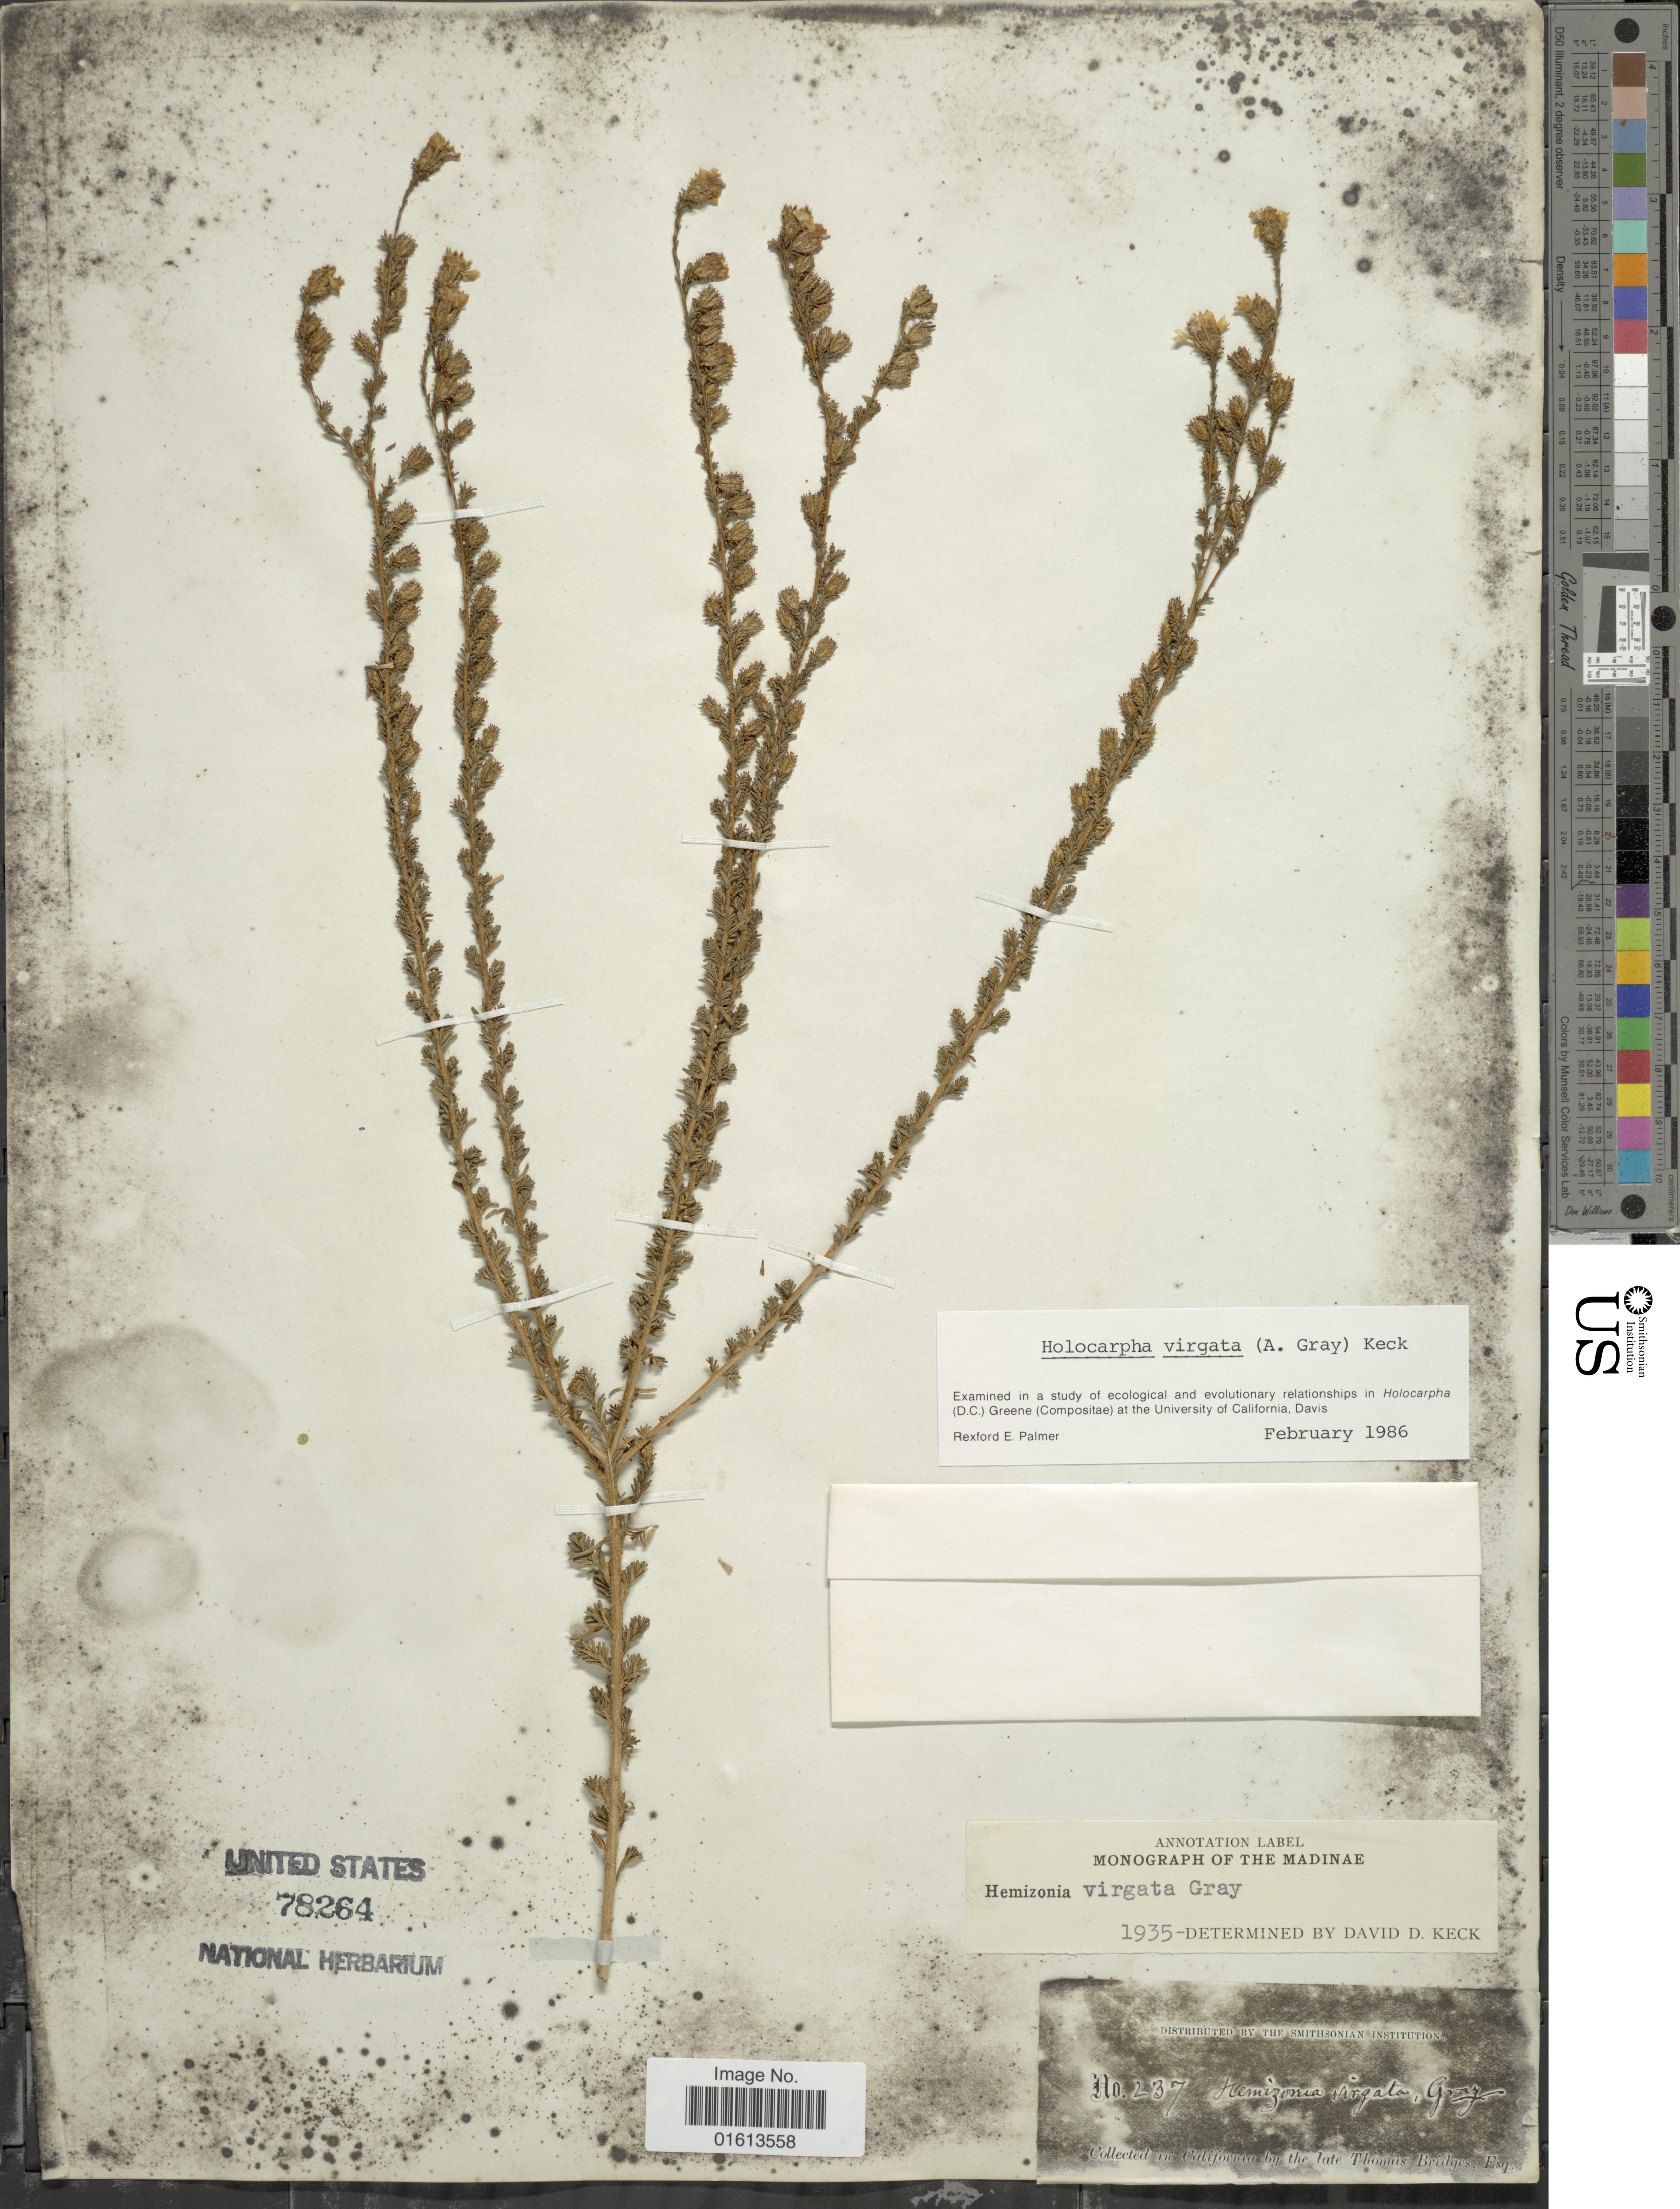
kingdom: Plantae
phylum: Tracheophyta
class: Magnoliopsida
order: Asterales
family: Asteraceae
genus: Holocarpha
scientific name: Holocarpha virgata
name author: (A. Gray) D.D. Keck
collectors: T. Bridges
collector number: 237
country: United States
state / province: California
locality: California.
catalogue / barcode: US 78264